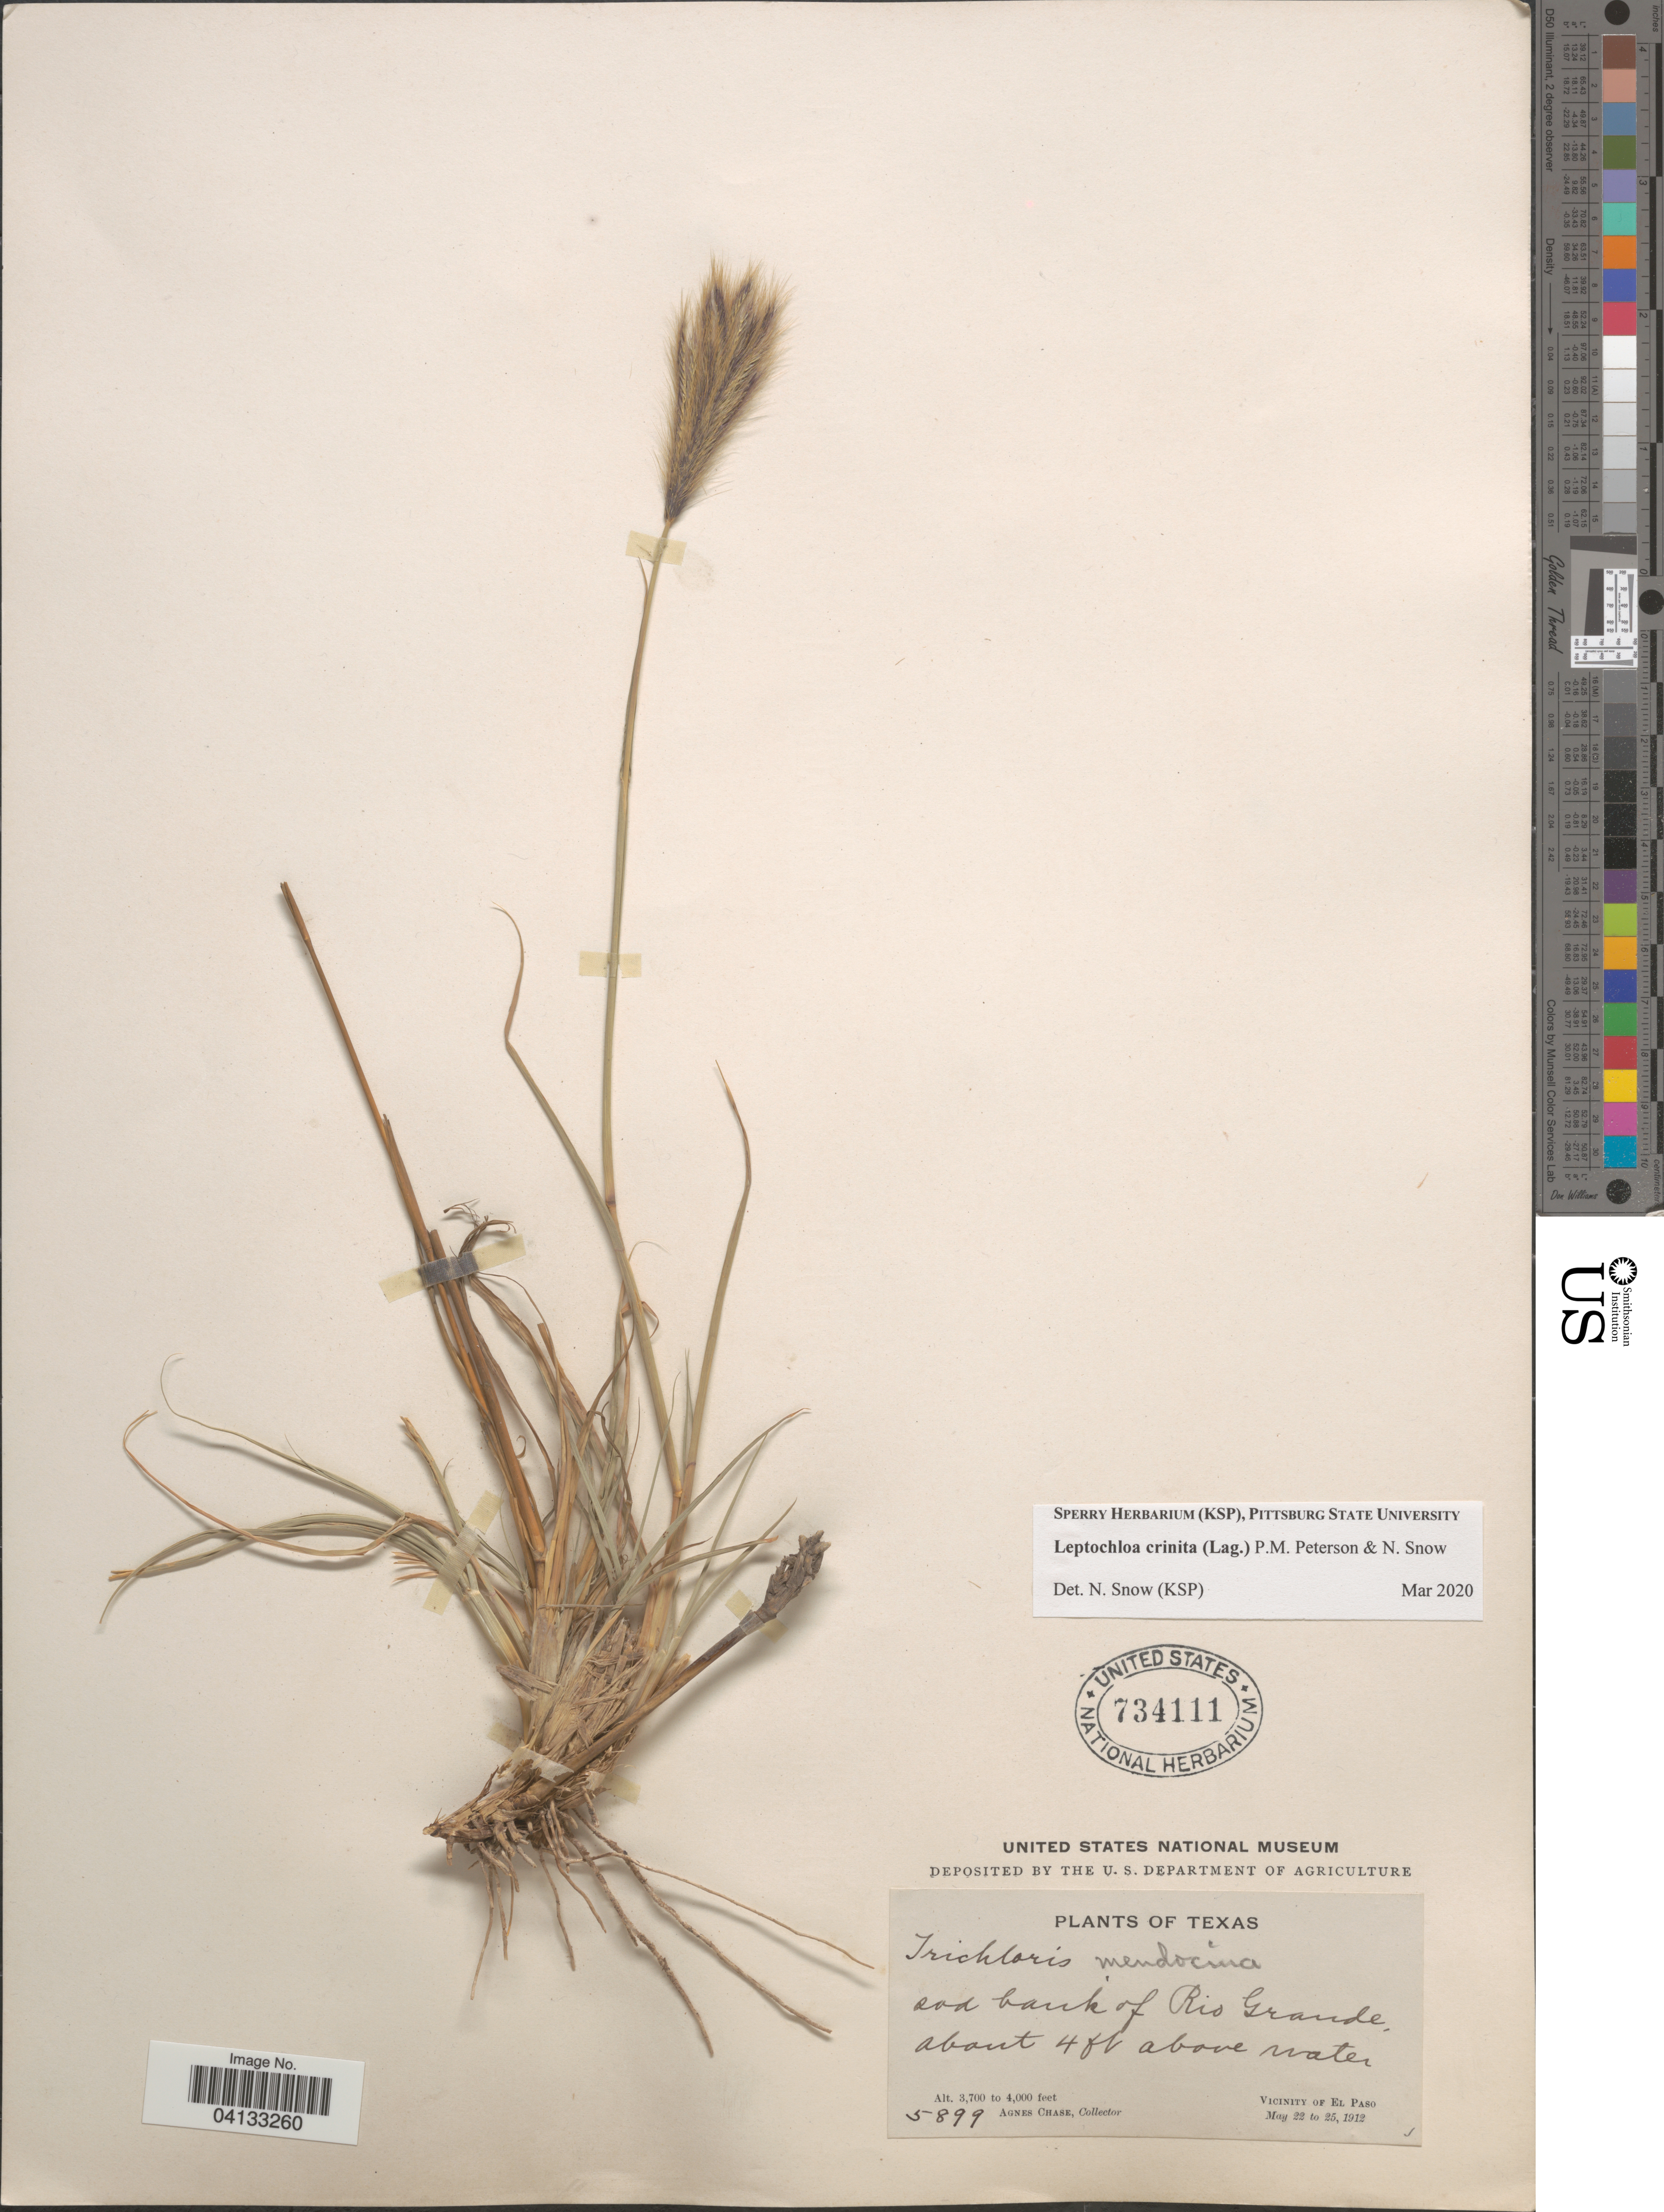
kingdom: Plantae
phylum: Tracheophyta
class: Liliopsida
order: Poales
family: Poaceae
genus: Leptochloa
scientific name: Leptochloa crinita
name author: (Lag.) P.M. Peterson & N. Snow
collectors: A. Chase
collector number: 5899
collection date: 1912-05-22/1912-05-25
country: United States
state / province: Texas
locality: Rio Grande. Vicinity of El Paso.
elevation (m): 1128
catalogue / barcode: US 734111